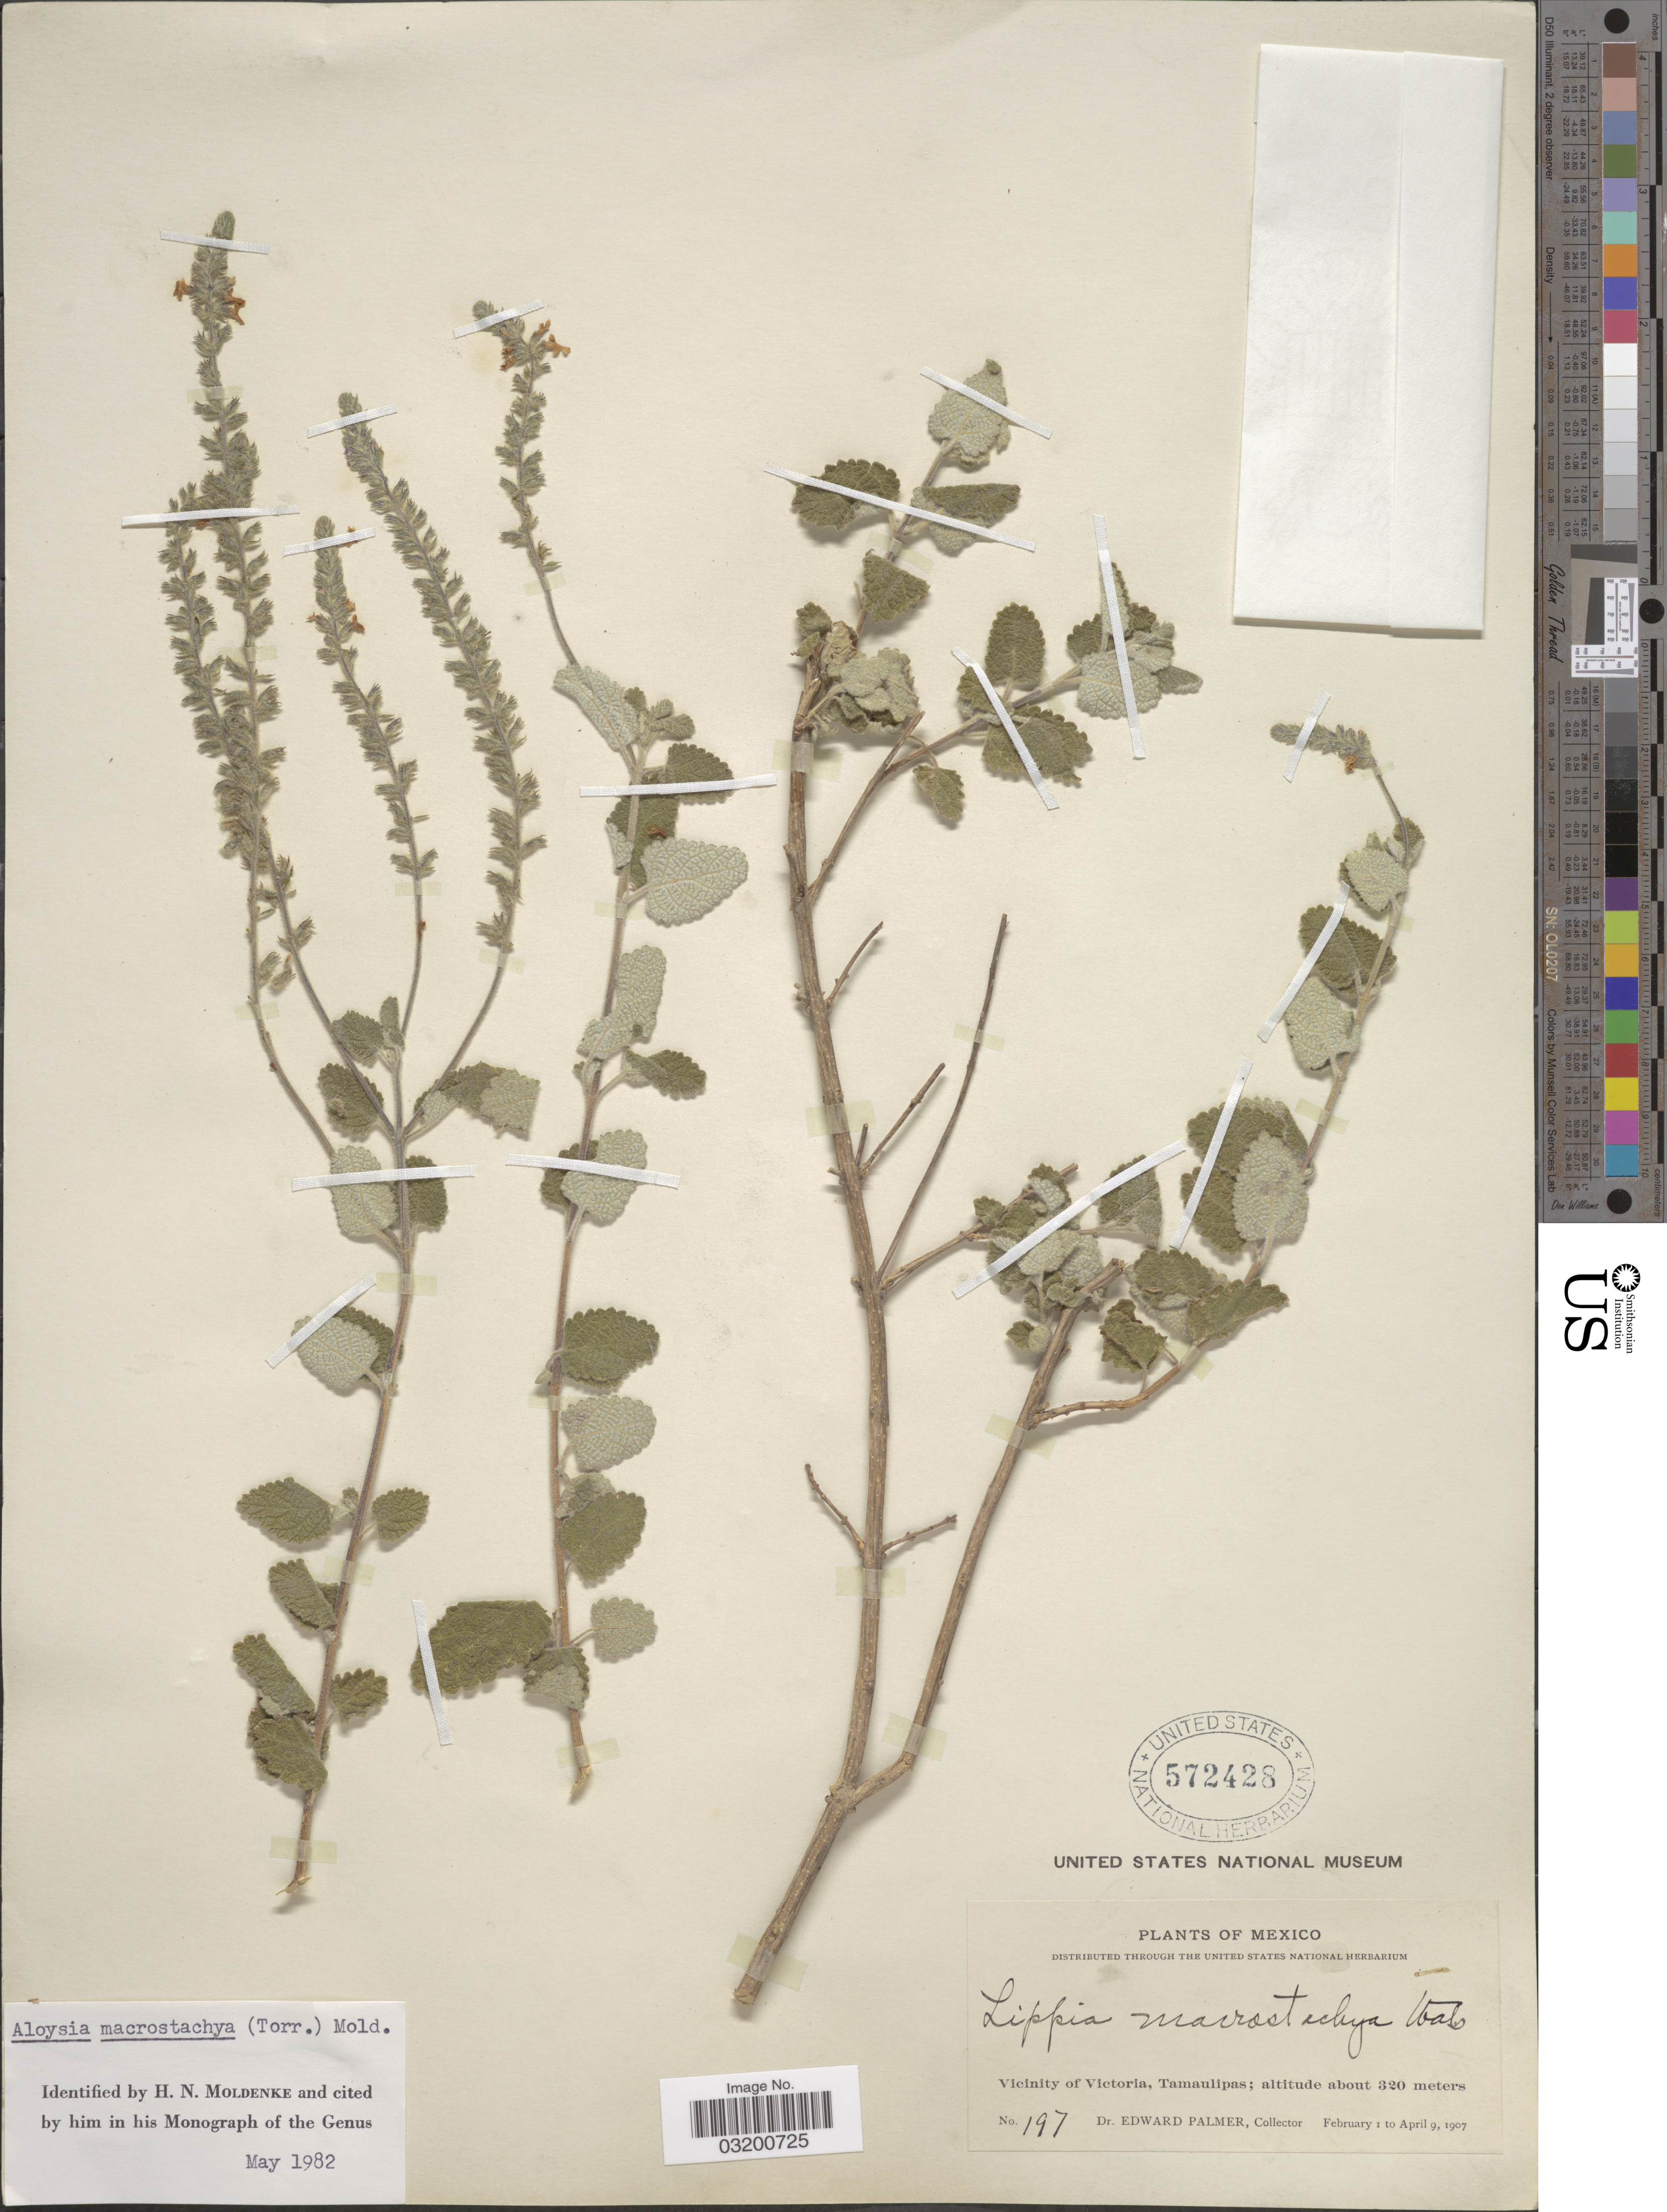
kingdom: Plantae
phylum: Tracheophyta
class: Magnoliopsida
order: Lamiales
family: Verbenaceae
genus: Aloysia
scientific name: Aloysia macrostachya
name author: (Torr.) Moldenke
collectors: E. Palmer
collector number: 197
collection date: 1907-02-01/1907-04-09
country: Mexico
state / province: Tamaulipas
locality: Vicinity of Tamaulipas.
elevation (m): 320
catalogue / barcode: US 572428